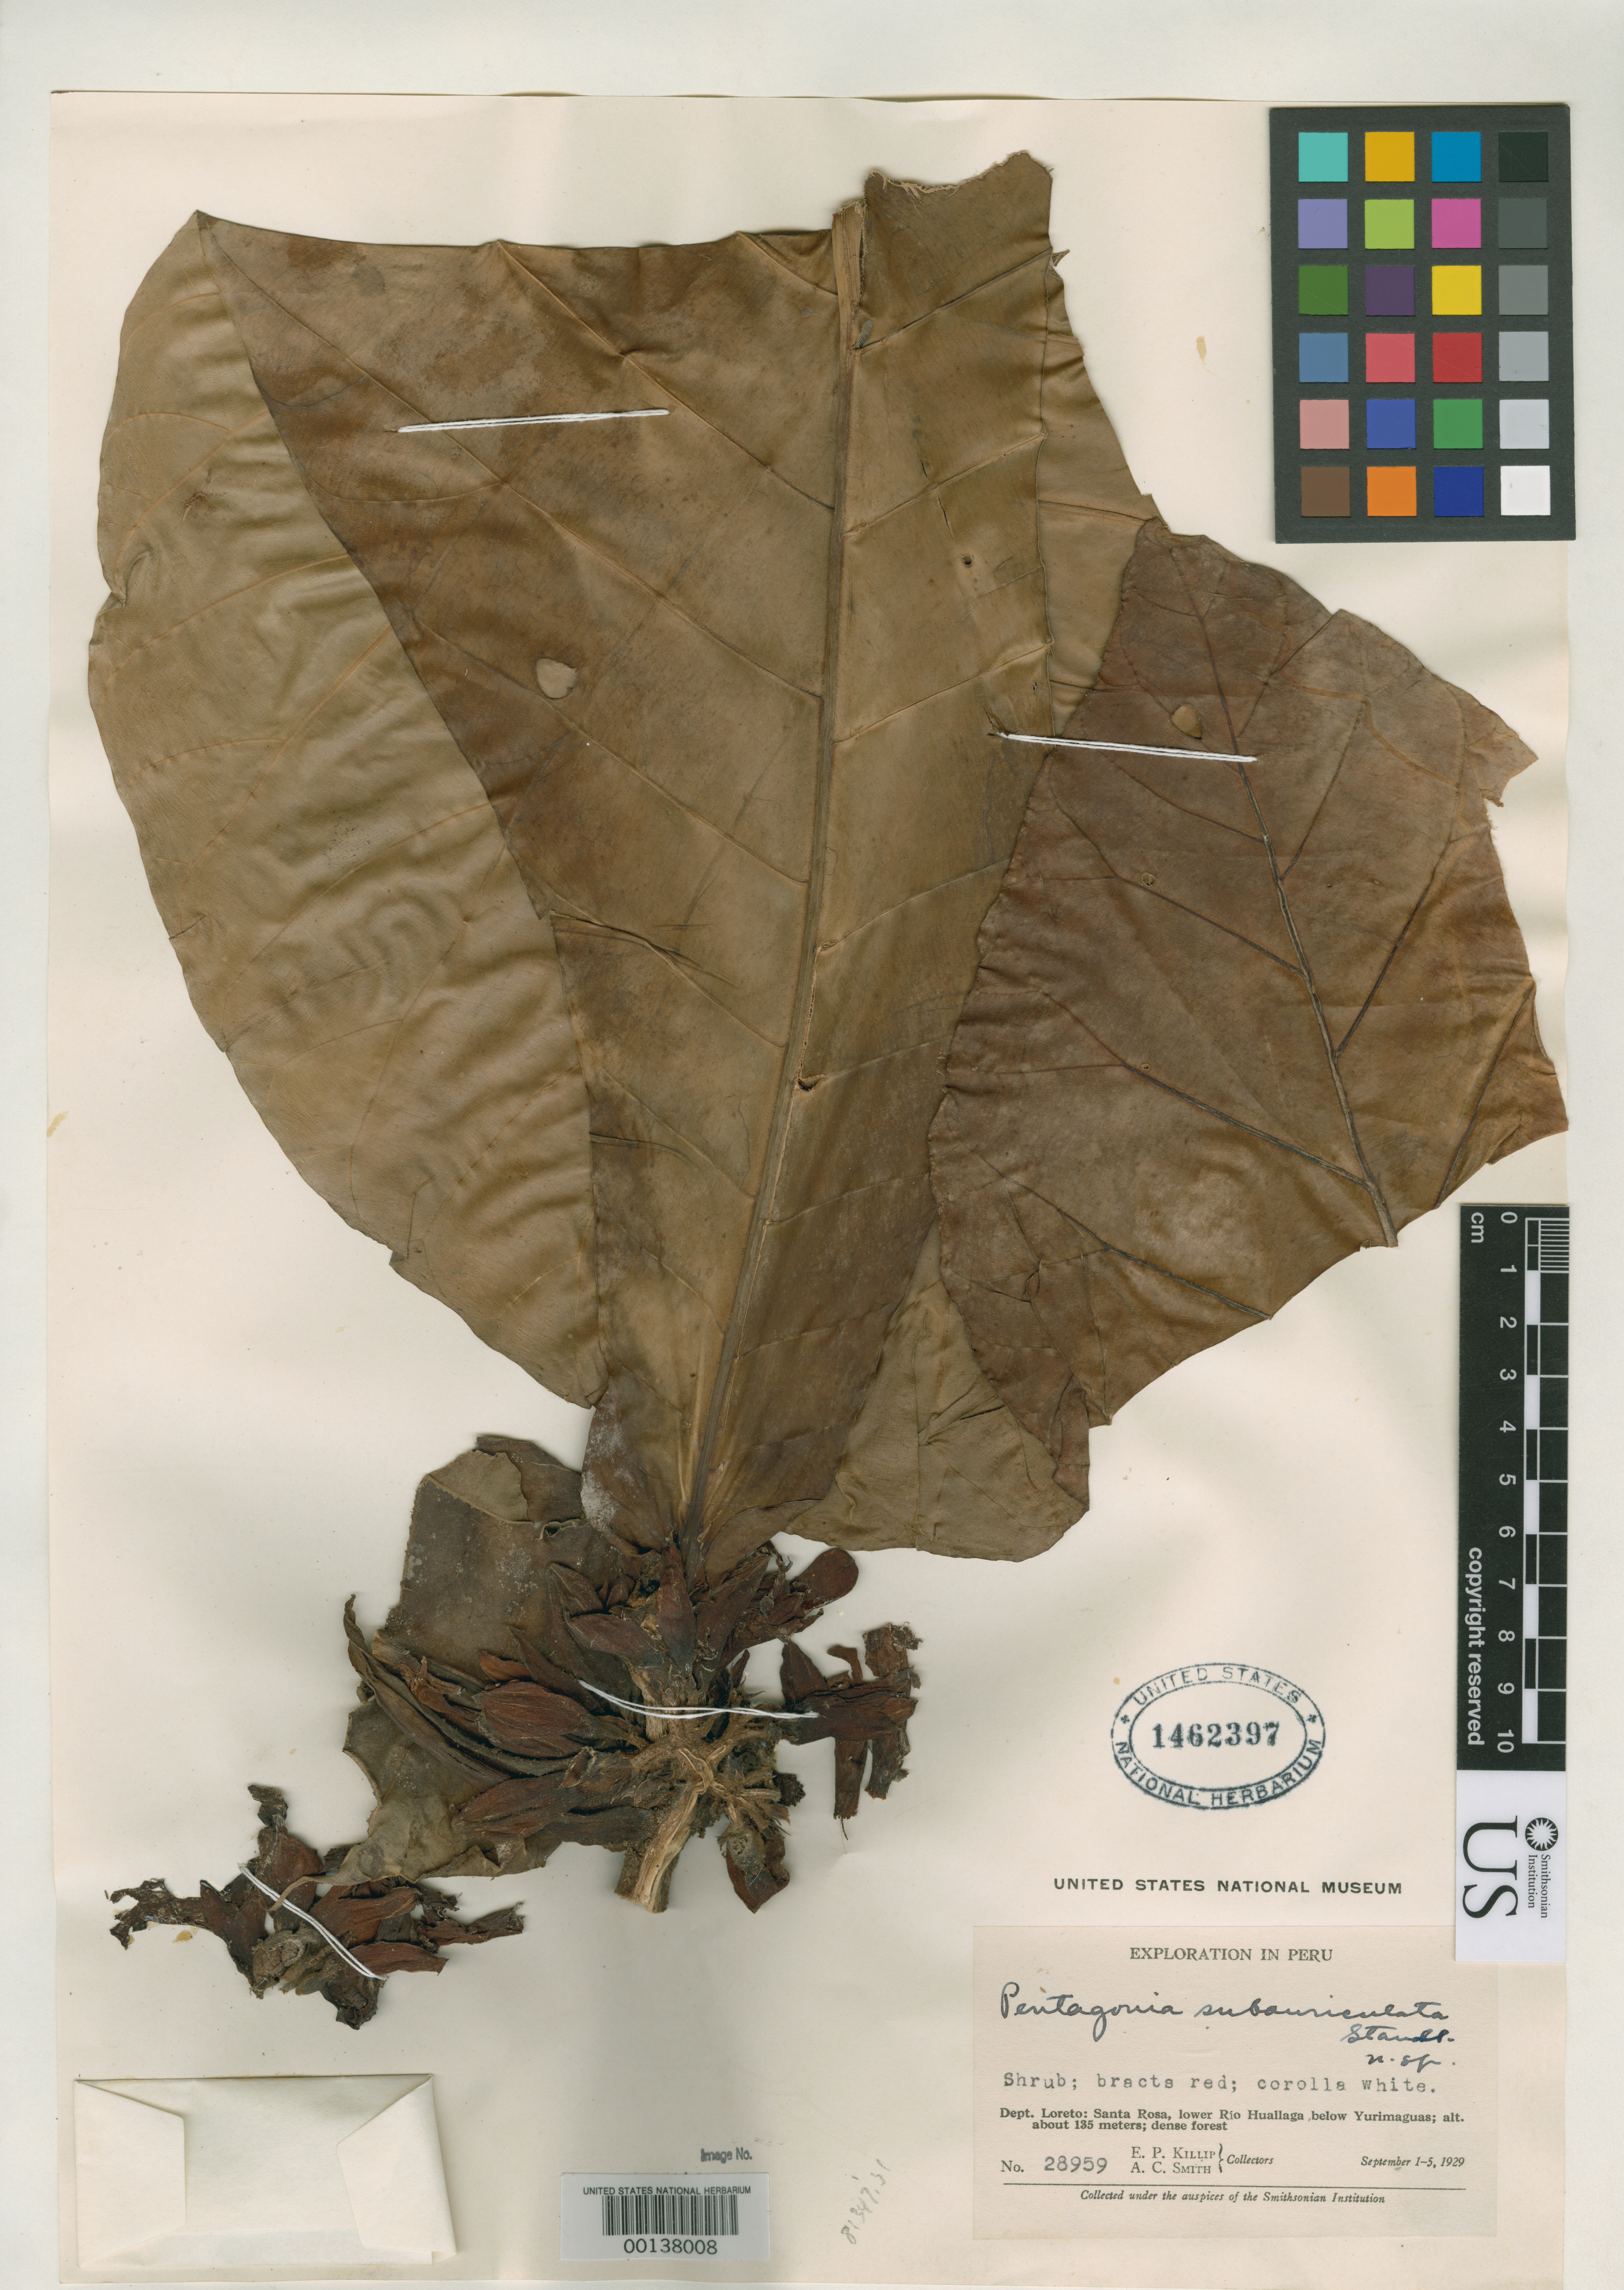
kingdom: Plantae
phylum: Tracheophyta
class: Magnoliopsida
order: Gentianales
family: Rubiaceae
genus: Pentagonia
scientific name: Pentagonia subauriculata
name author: Standl.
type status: Isotype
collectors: E. P. Killip & A. C. Smith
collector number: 28959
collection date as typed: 01 Sep 1929 to 05 Sep 1929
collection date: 1929-09-01/1929-09-05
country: Peru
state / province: Loreto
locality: Santa Rosa, lower Rio Huallaga, below Yurimaguas.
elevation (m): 135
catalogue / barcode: US 1462397